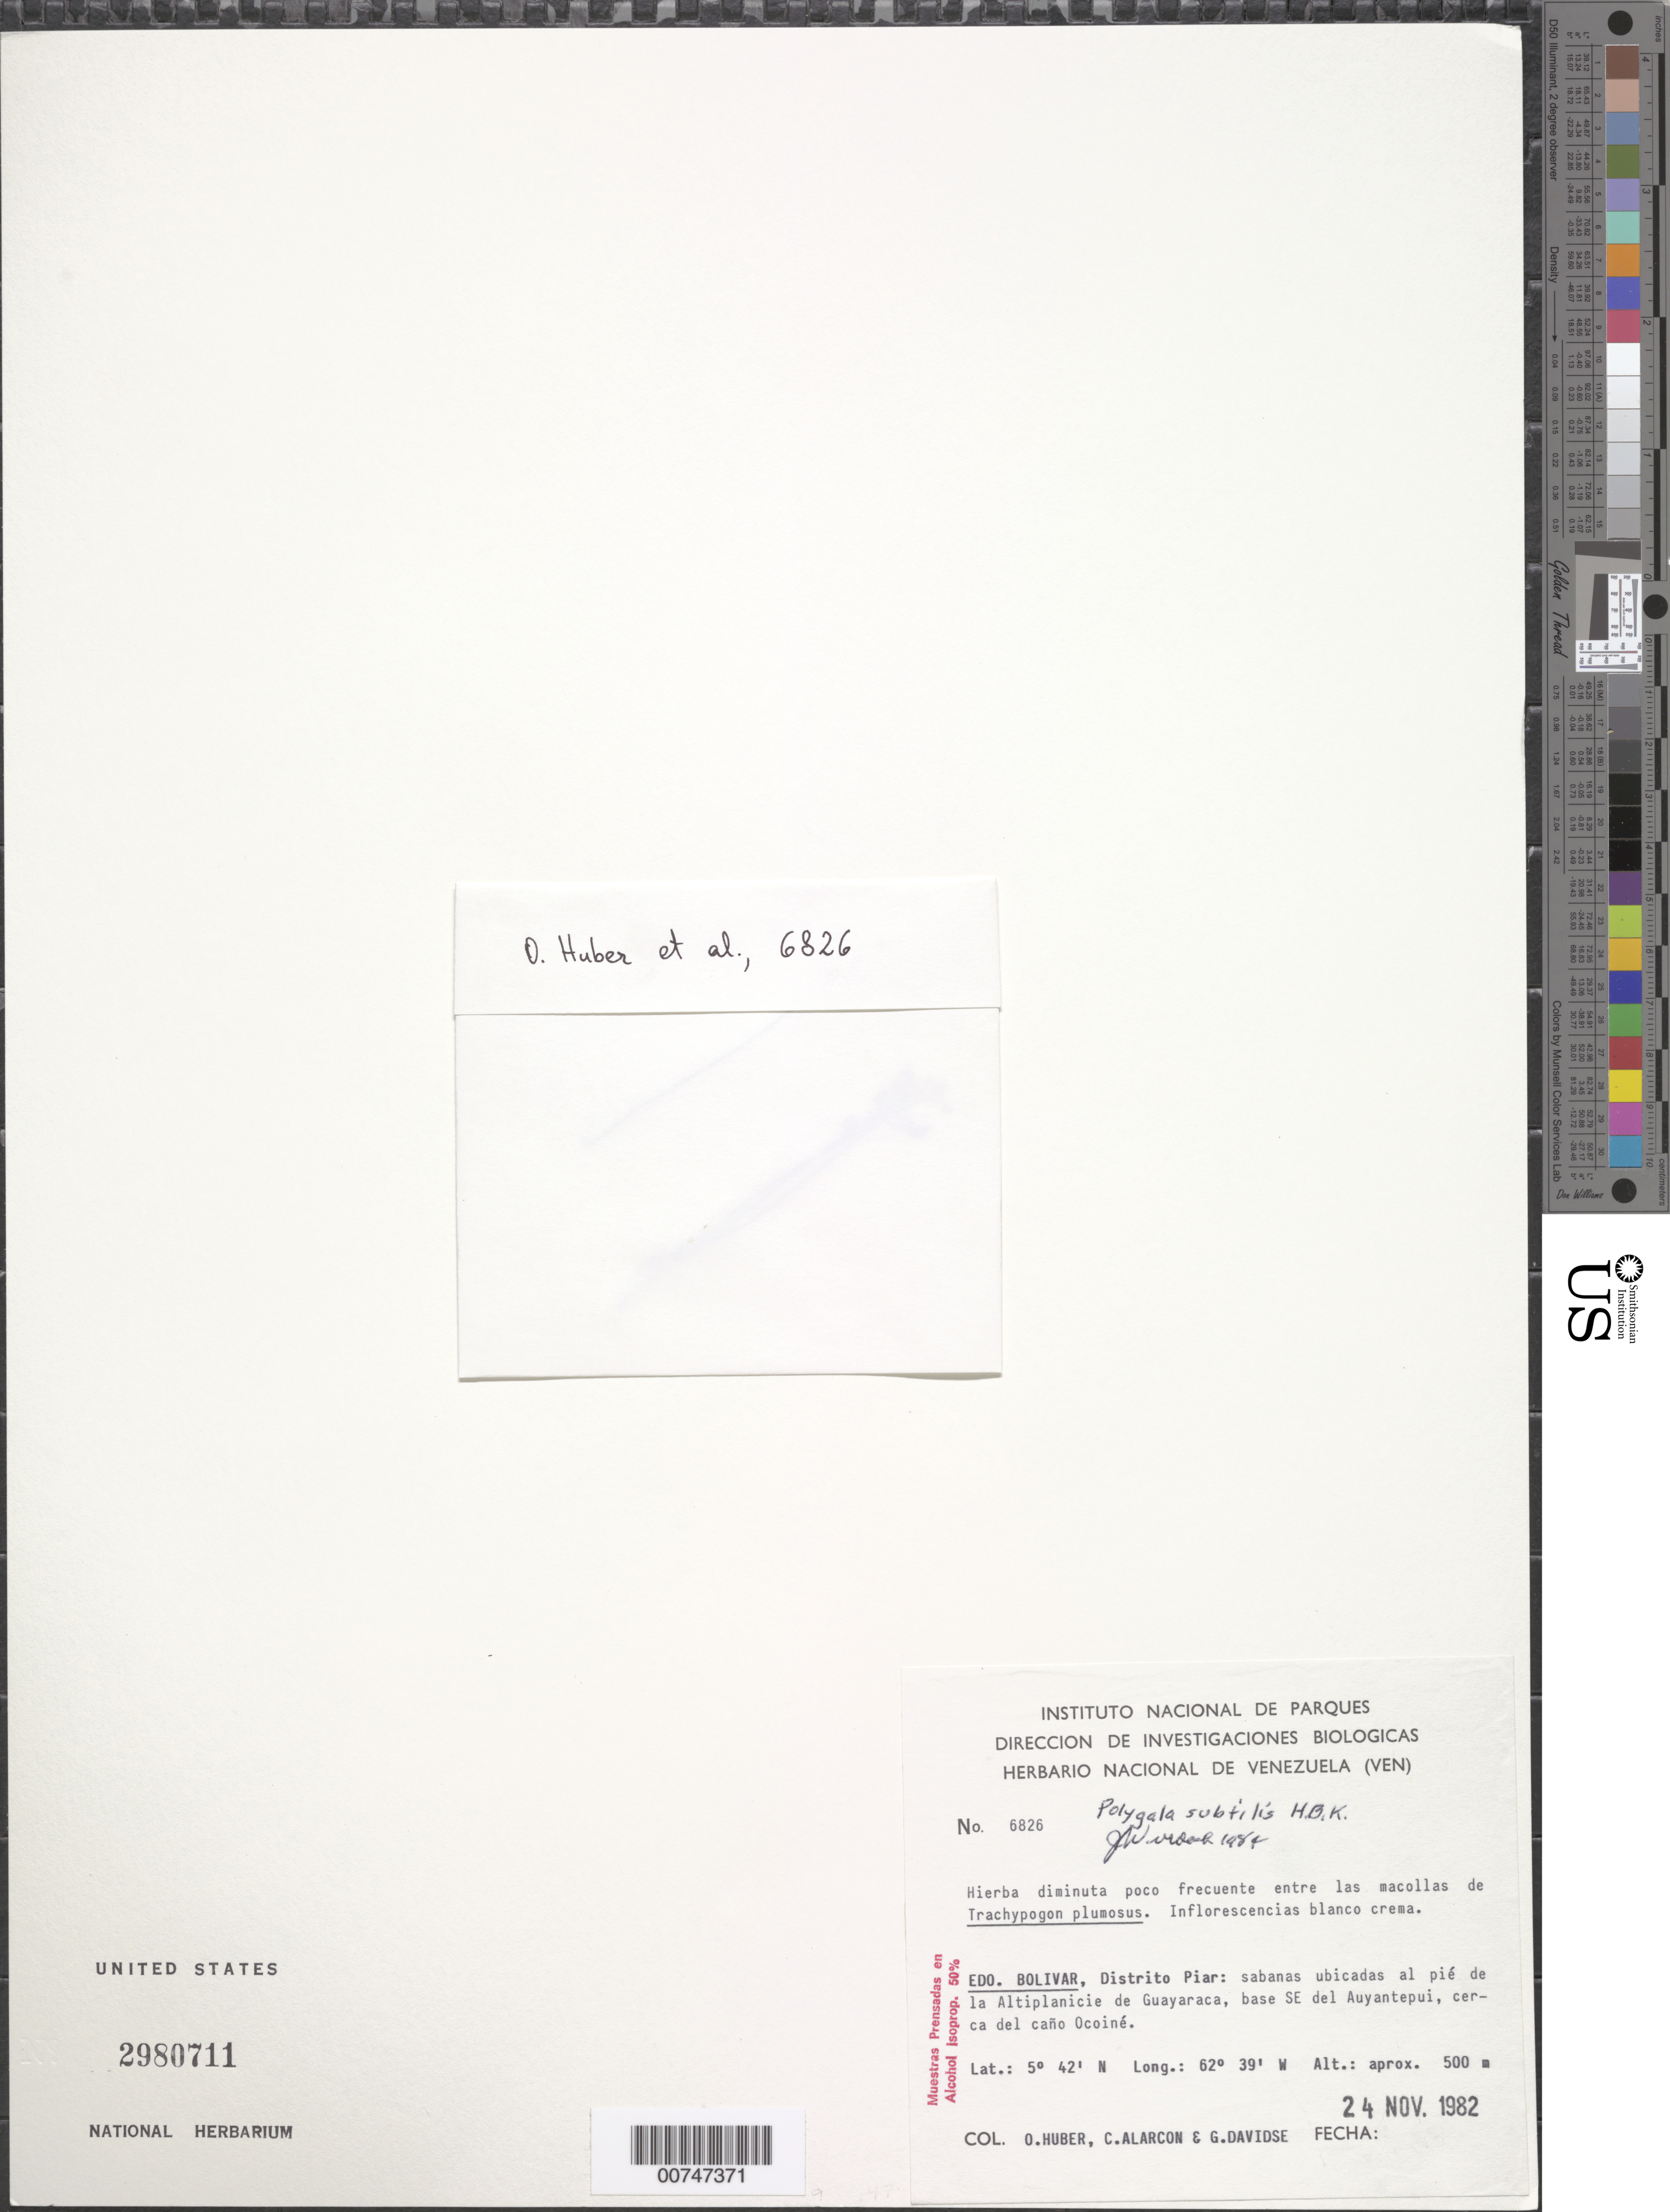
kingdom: Plantae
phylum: Tracheophyta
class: Magnoliopsida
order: Fabales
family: Polygalaceae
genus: Polygala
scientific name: Polygala subtilis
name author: Kunth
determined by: Wurdack, John J., (US), US (UNITED STATES)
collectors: O. Huber, C. Alarcon & G. Davidse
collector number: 6826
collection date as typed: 24-Nov-82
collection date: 1982-11-24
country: Venezuela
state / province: Bolívar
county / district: Piar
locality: Guayaraca, SE of Auyantepuí, near cano Ocoine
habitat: Entre las macollas de Trachypogon plumosus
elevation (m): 500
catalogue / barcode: US 2980711